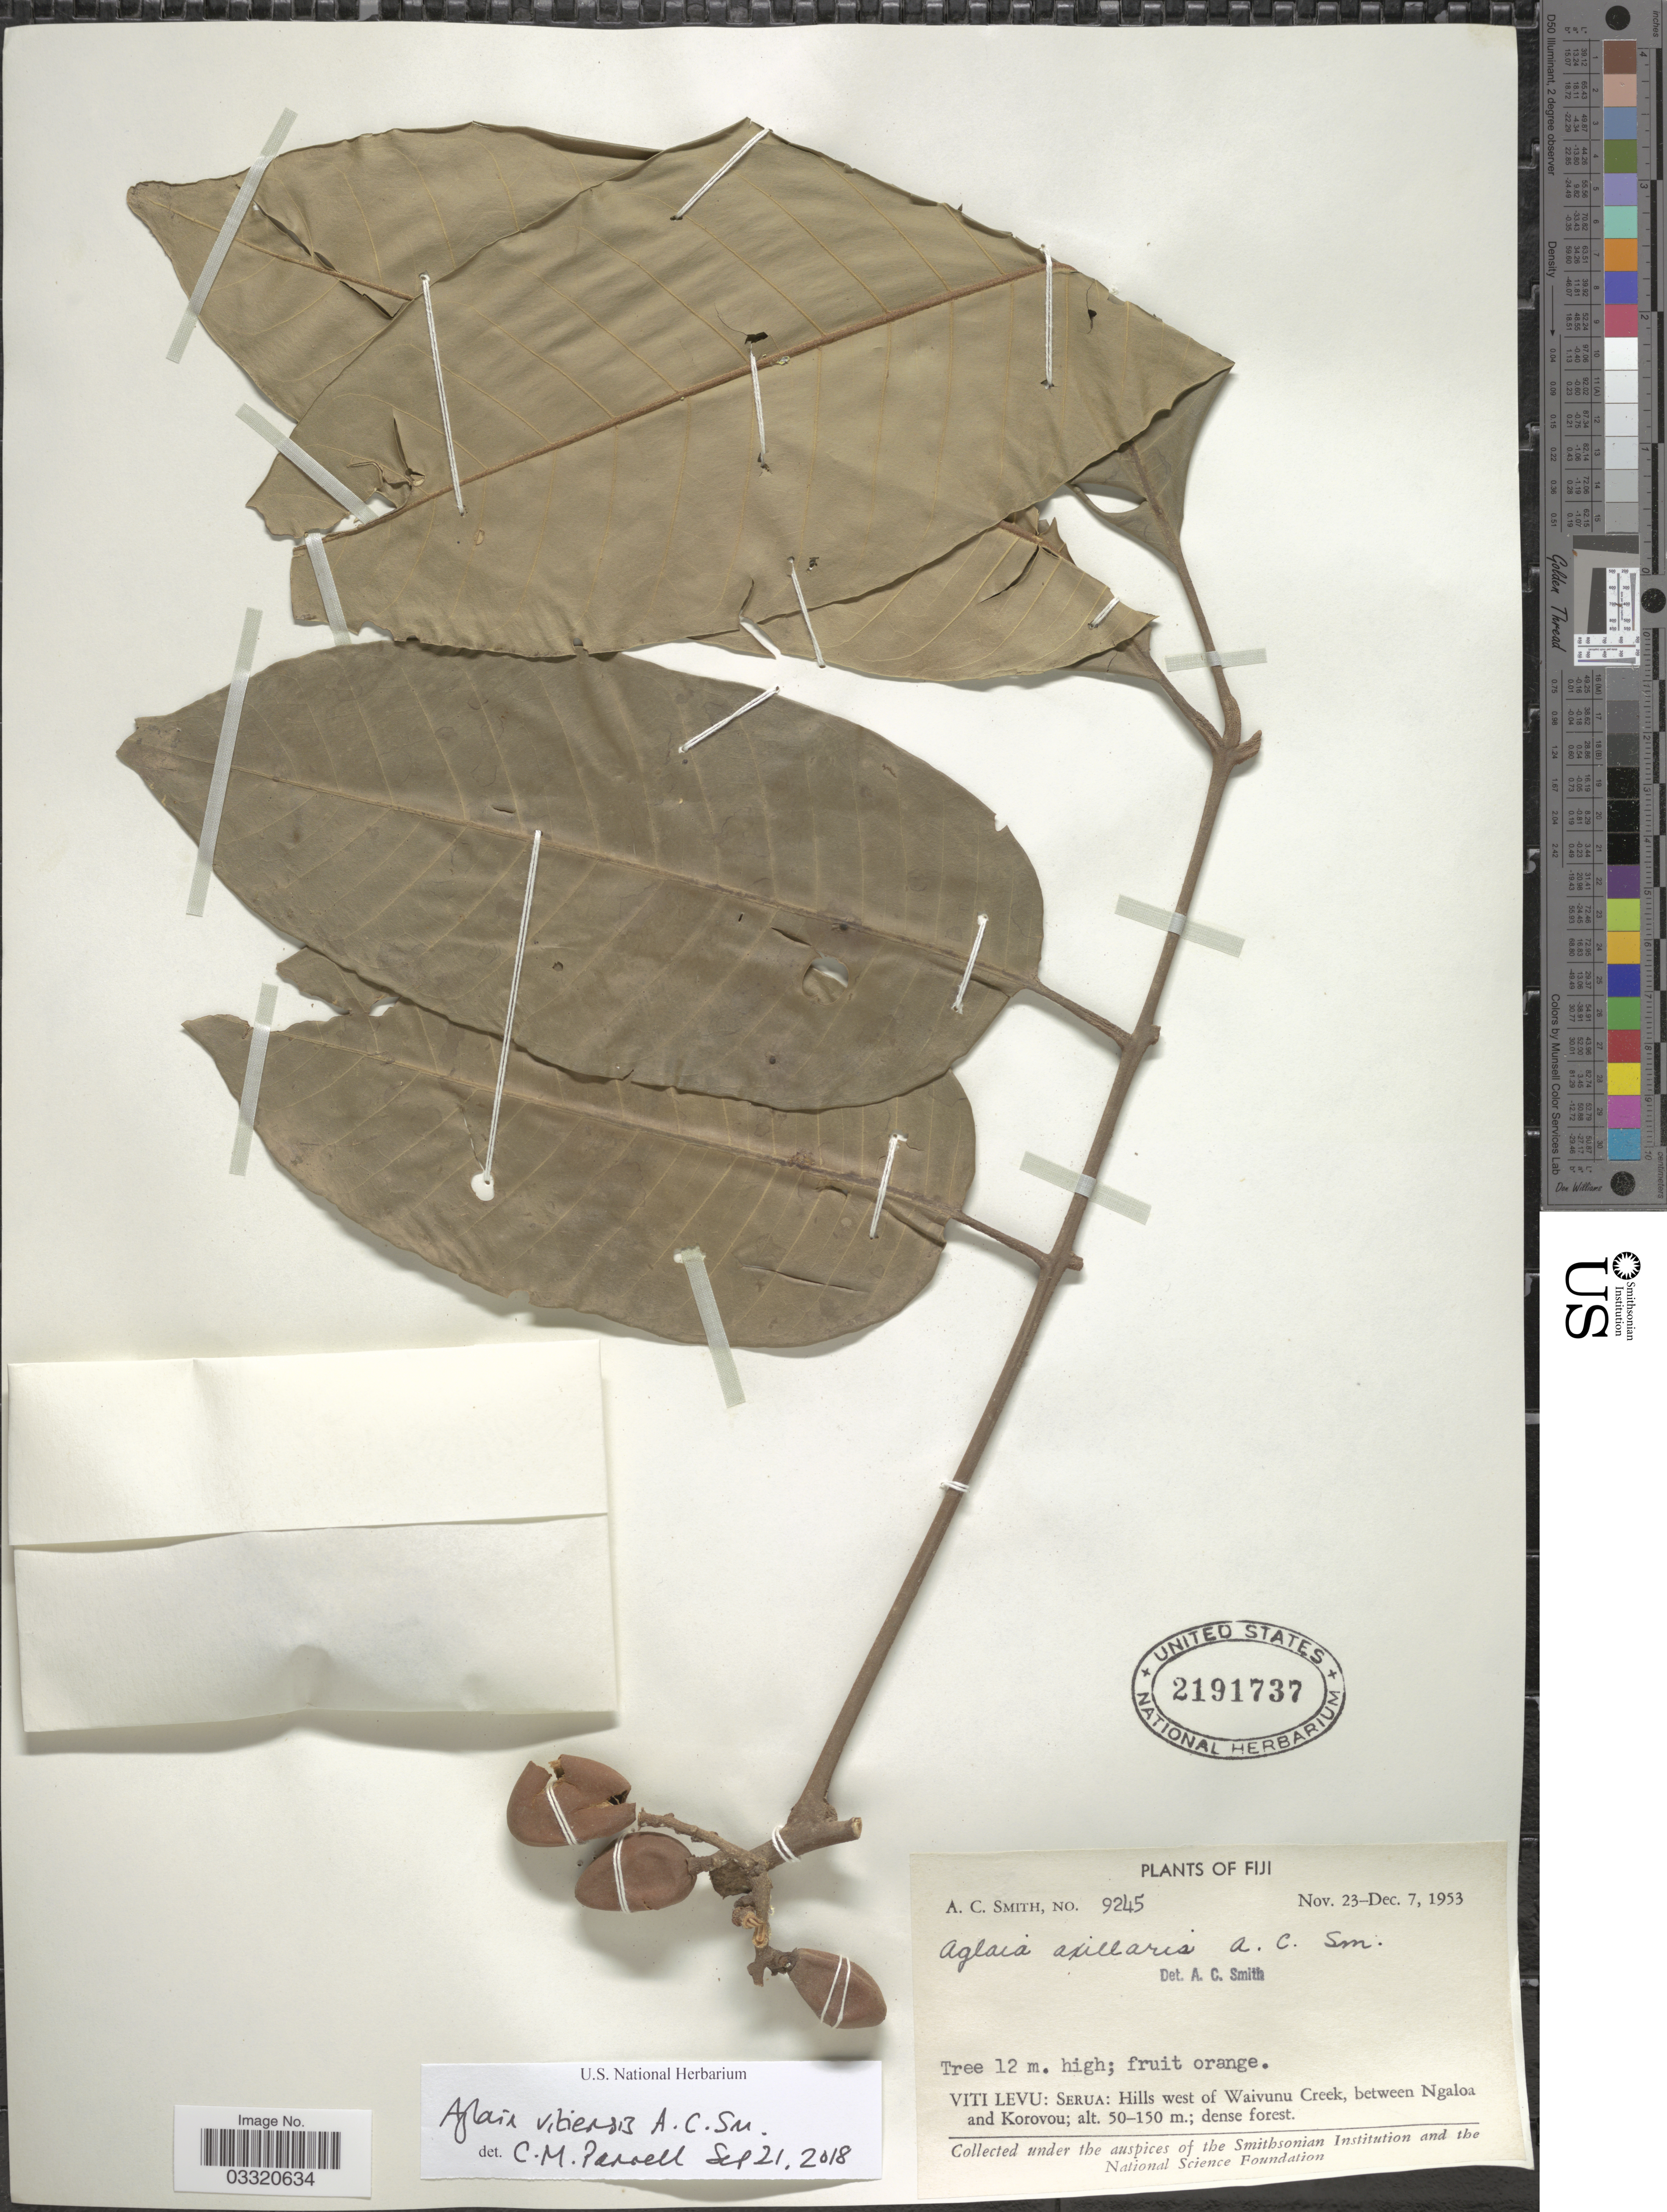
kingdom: Plantae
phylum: Tracheophyta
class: Magnoliopsida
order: Sapindales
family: Meliaceae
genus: Aglaia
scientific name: Aglaia vitiensis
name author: A.C. Sm.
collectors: A. C. Smith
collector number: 9245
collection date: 1953-11-23/1953-12-07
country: Fiji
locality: Viti Levu: Serua: Hills west of Waivunu Creek, between Ngaloa and Korovou.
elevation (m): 50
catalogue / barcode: US 2191737